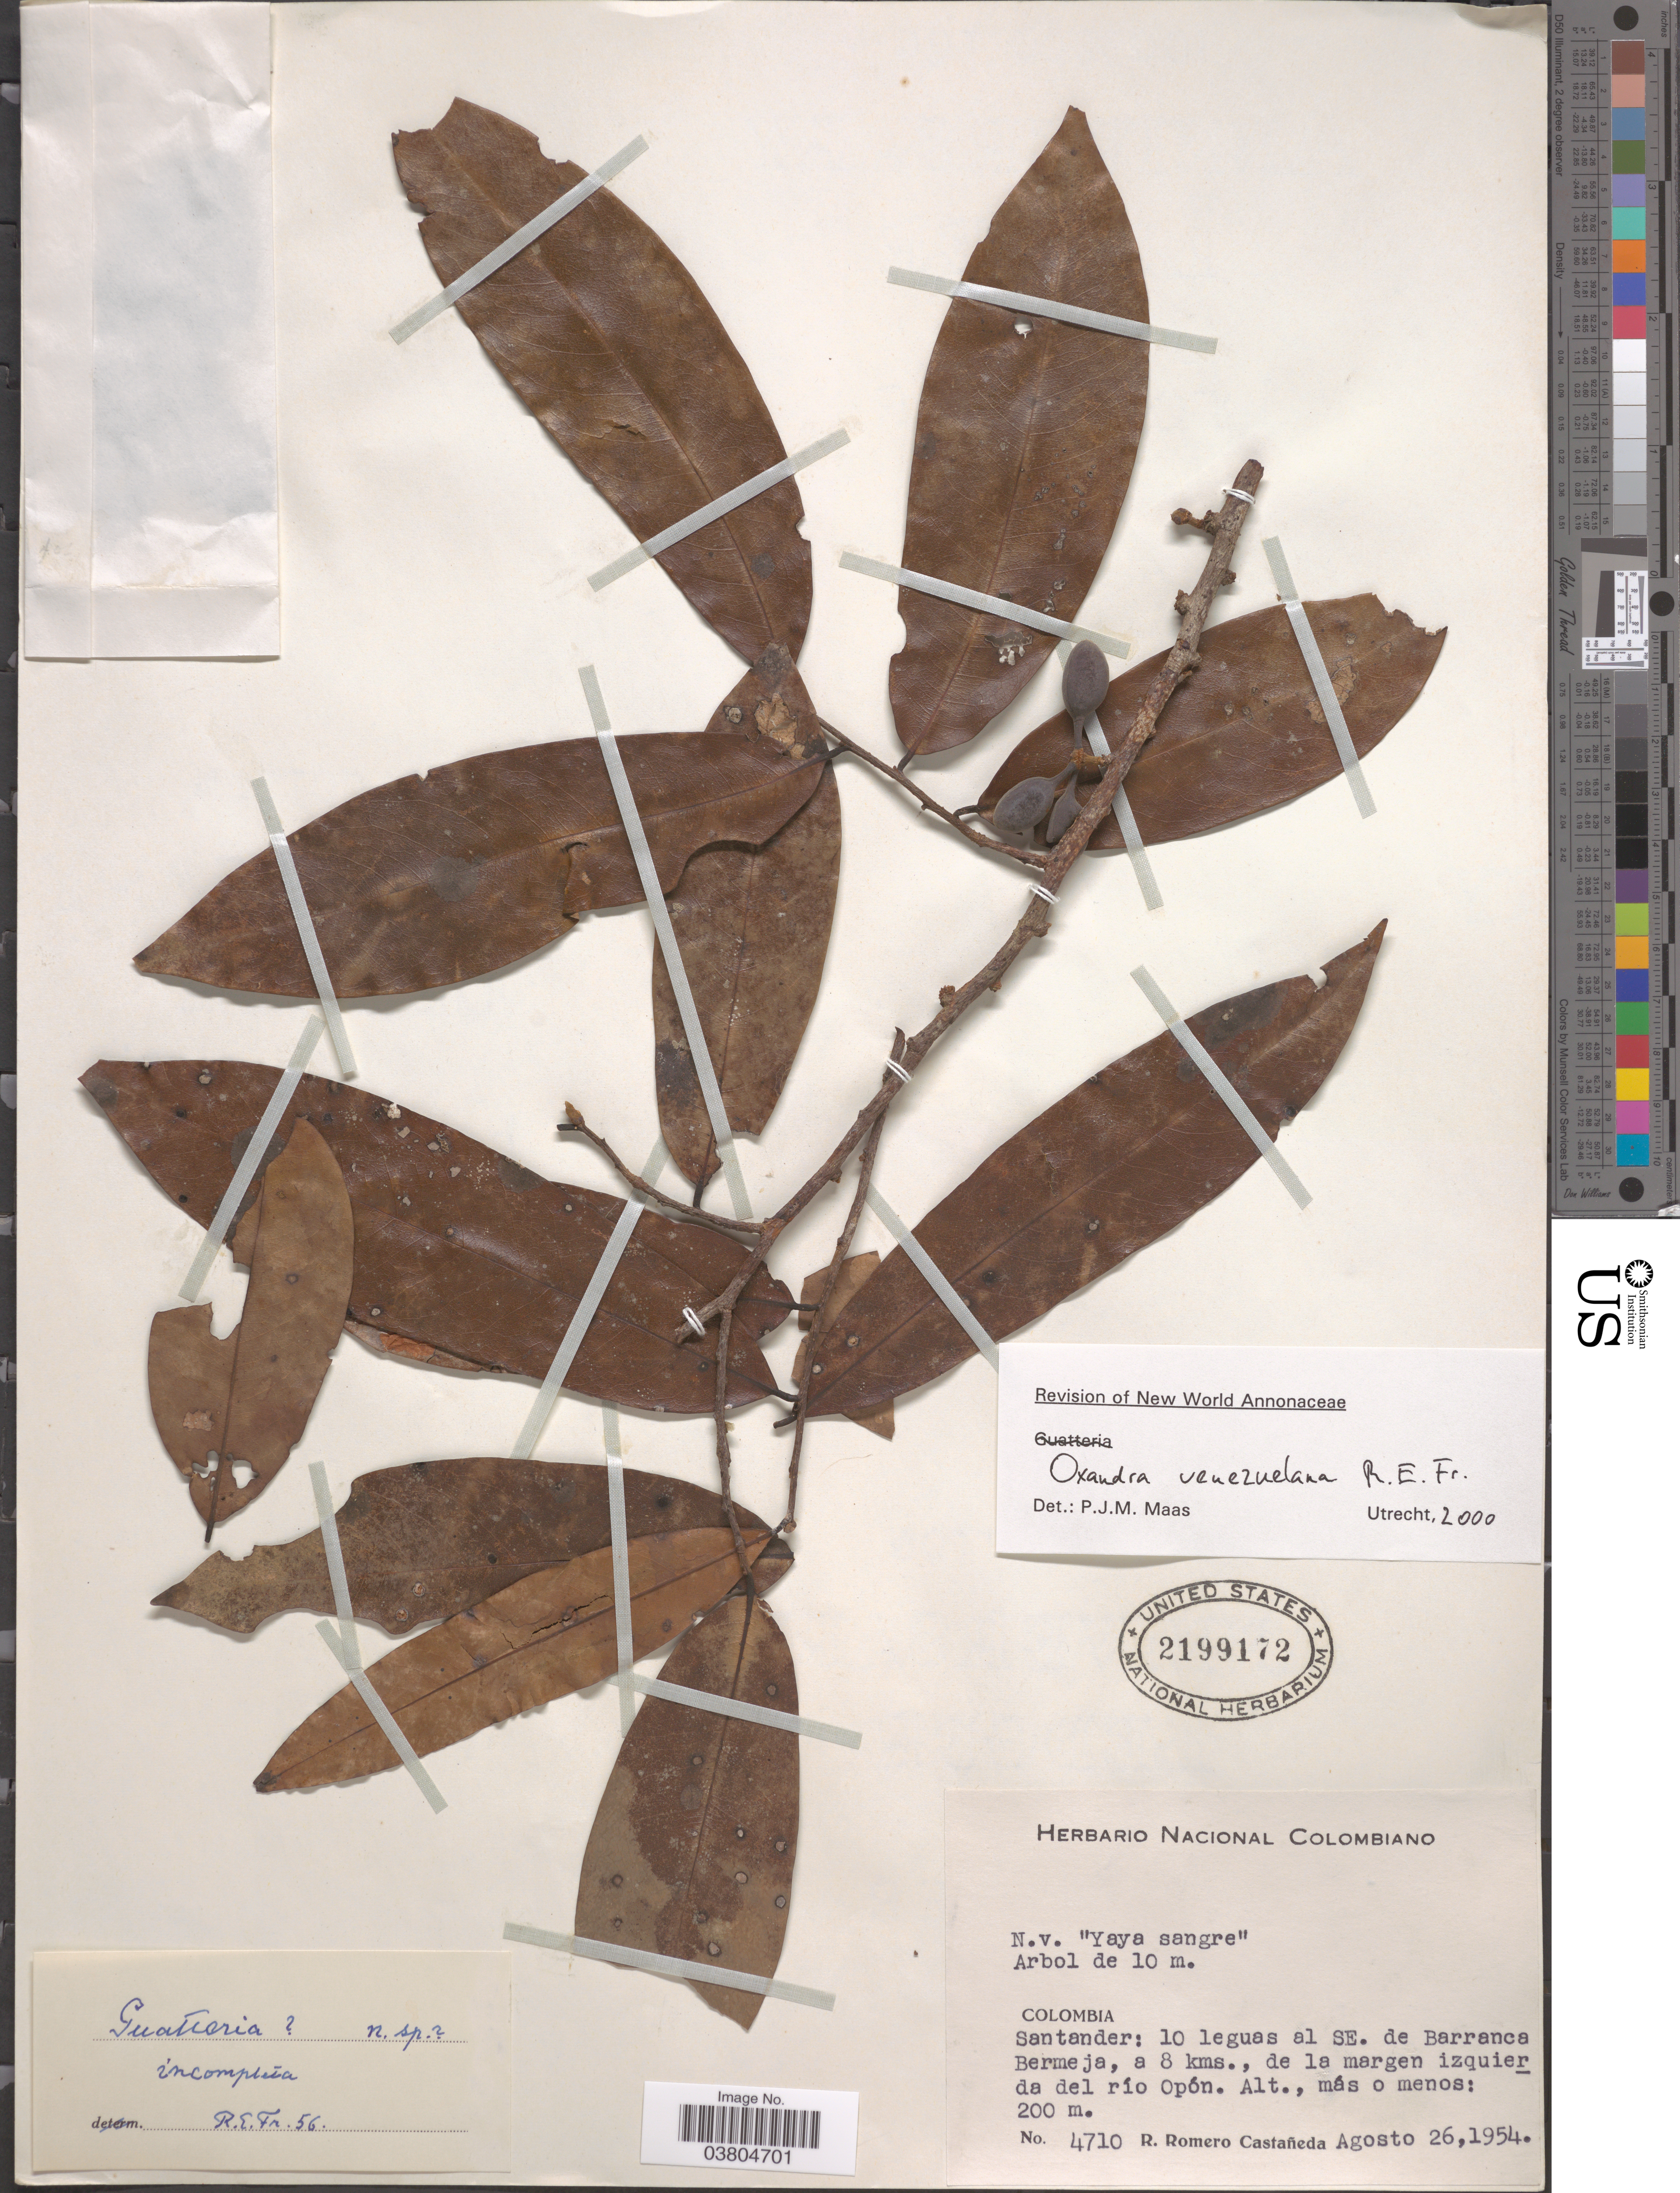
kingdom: Plantae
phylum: Tracheophyta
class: Magnoliopsida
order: Magnoliales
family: Annonaceae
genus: Oxandra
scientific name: Oxandra venezuelana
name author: R.E. Fr.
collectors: R. Romero Castañeda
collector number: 4710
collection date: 1954-08-26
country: Colombia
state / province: Santander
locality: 10 leguas al SE. de Barranca Bermeja, a 8 kms., de la margen izquierda del río Opón.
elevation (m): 200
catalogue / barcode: US 2199172